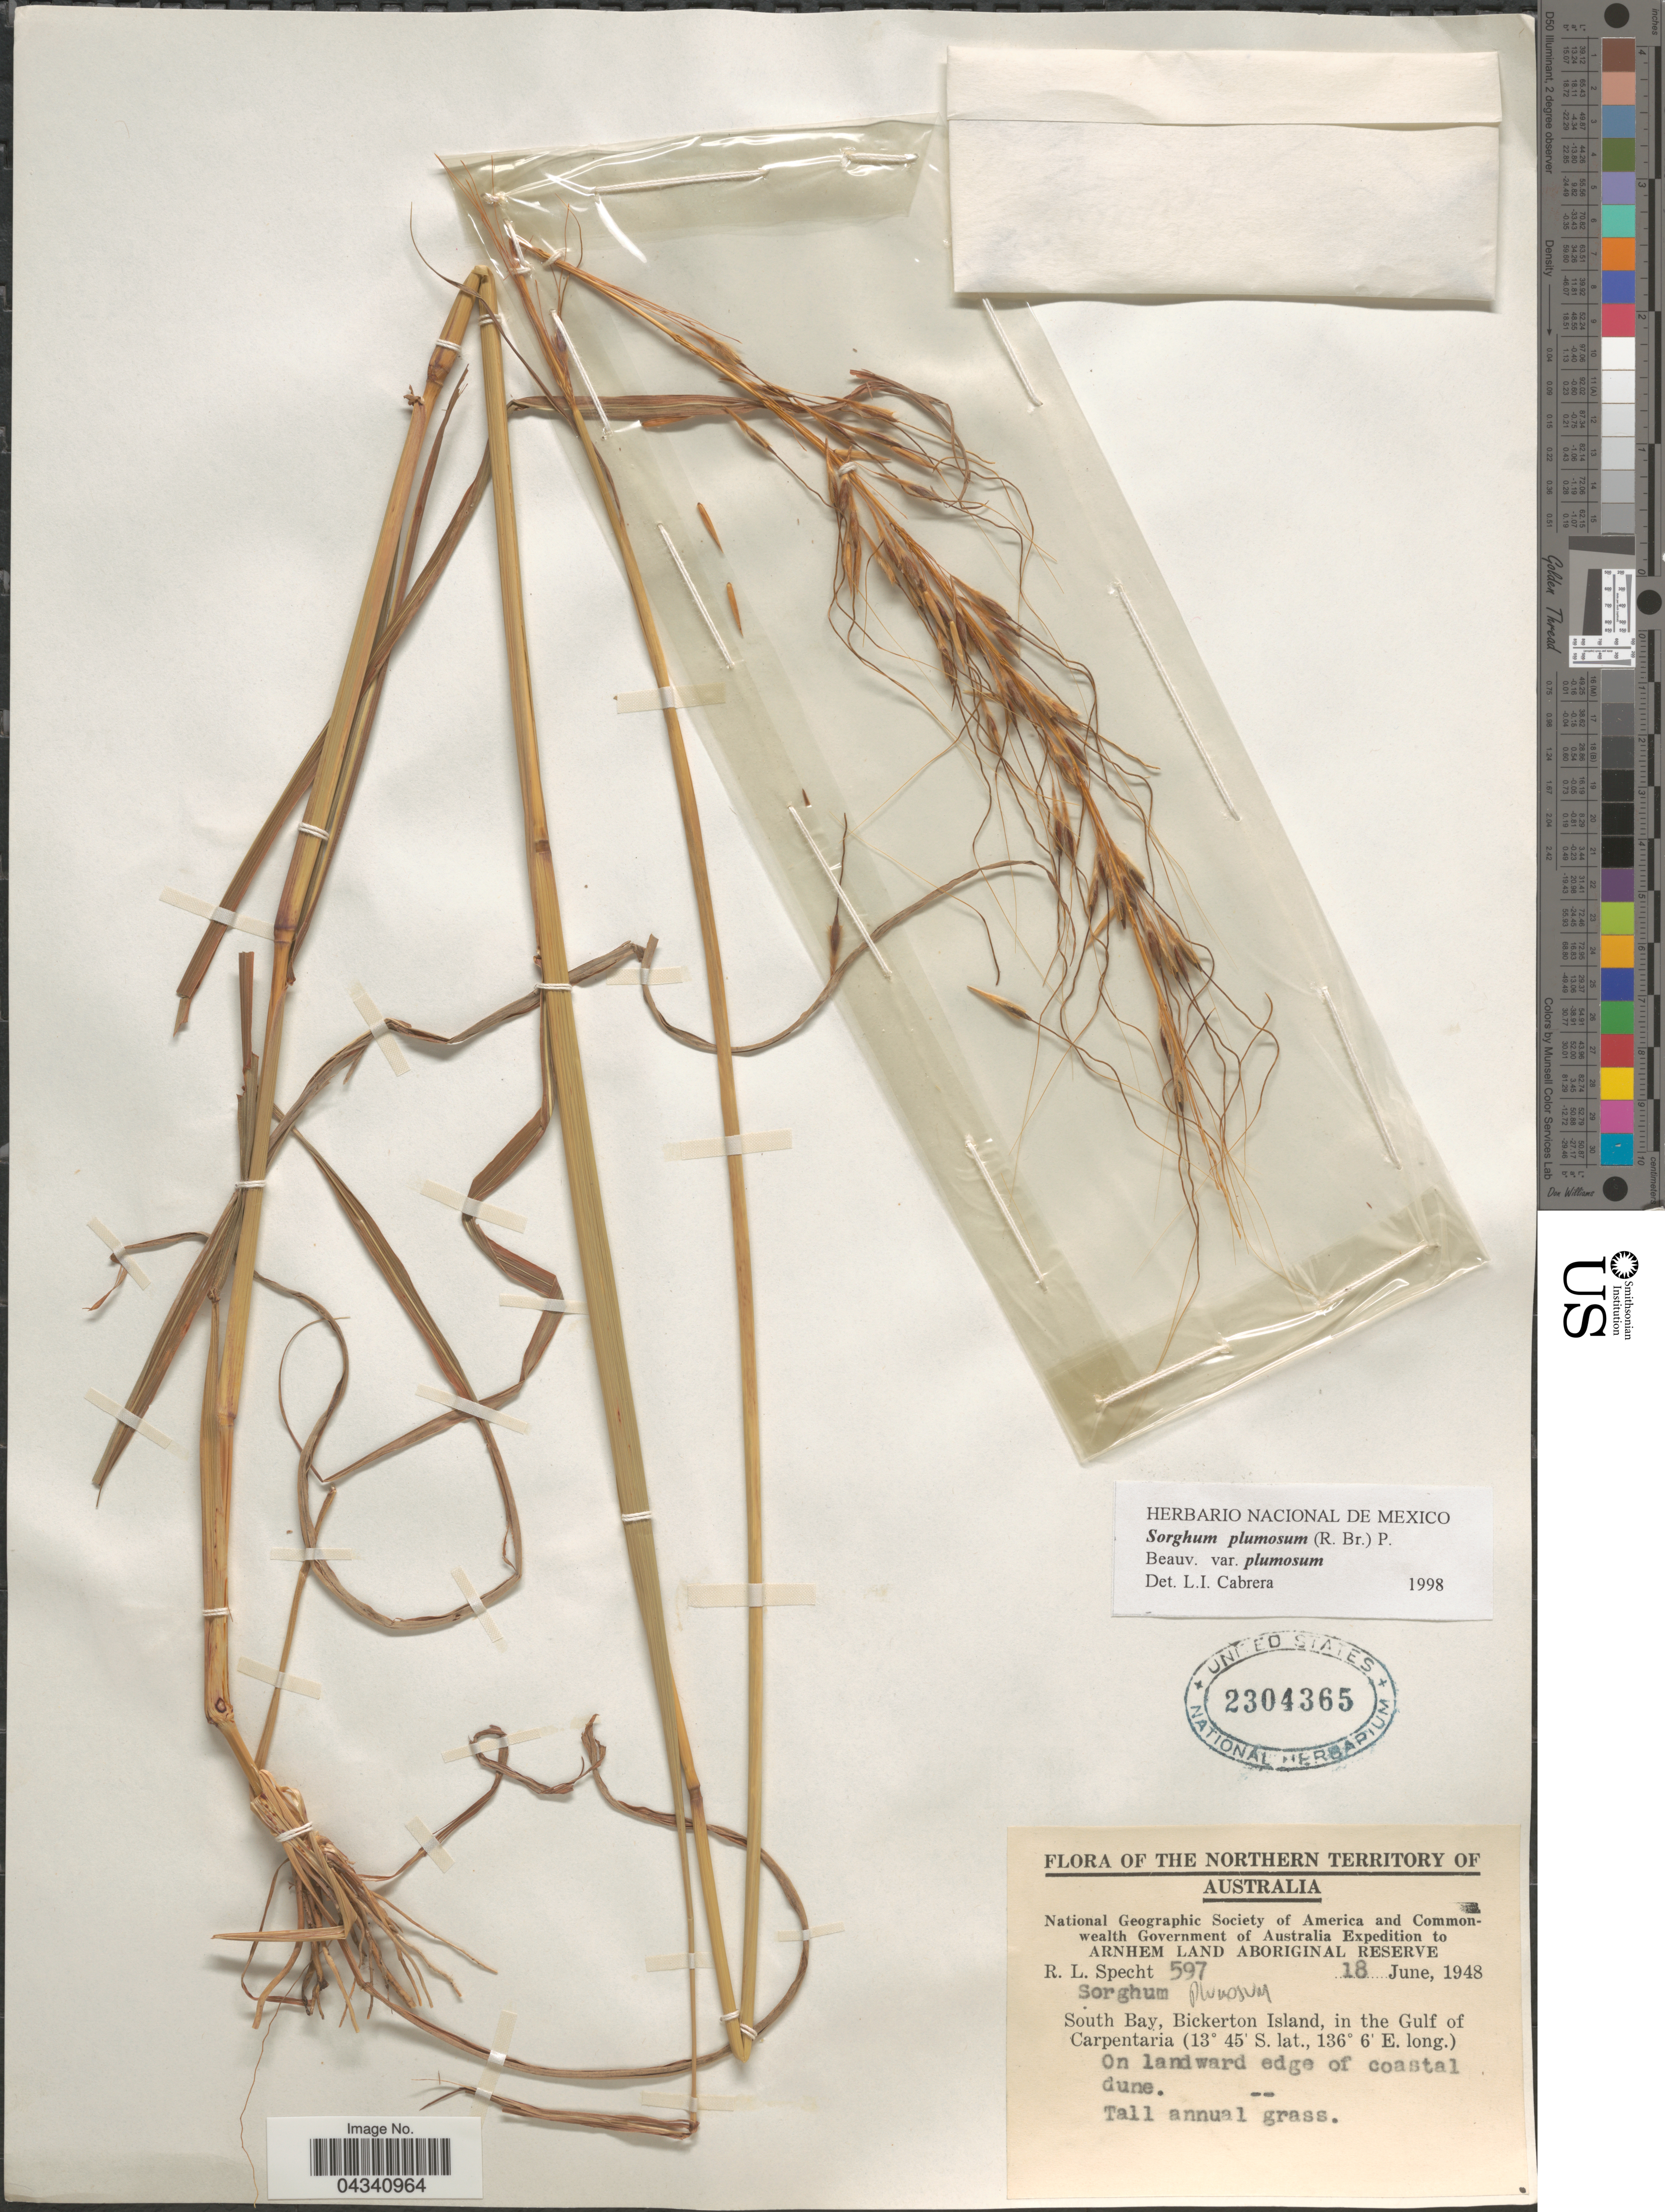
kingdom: Plantae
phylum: Tracheophyta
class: Liliopsida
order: Poales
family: Poaceae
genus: Sorghum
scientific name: Sorghum plumosum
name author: (R. Br.) P. Beauv.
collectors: R. L. Specht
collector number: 597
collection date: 1948-06-18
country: Australia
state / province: Northern Territory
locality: National Geographic Society of America and Commonwealth Government of Australia Expedition to Arnhem Land Aboriginal Reserve. South Bay, Bickerton Island in the Gulf of Carpentaria. On landward edge of coastal dune.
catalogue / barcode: US 2304365